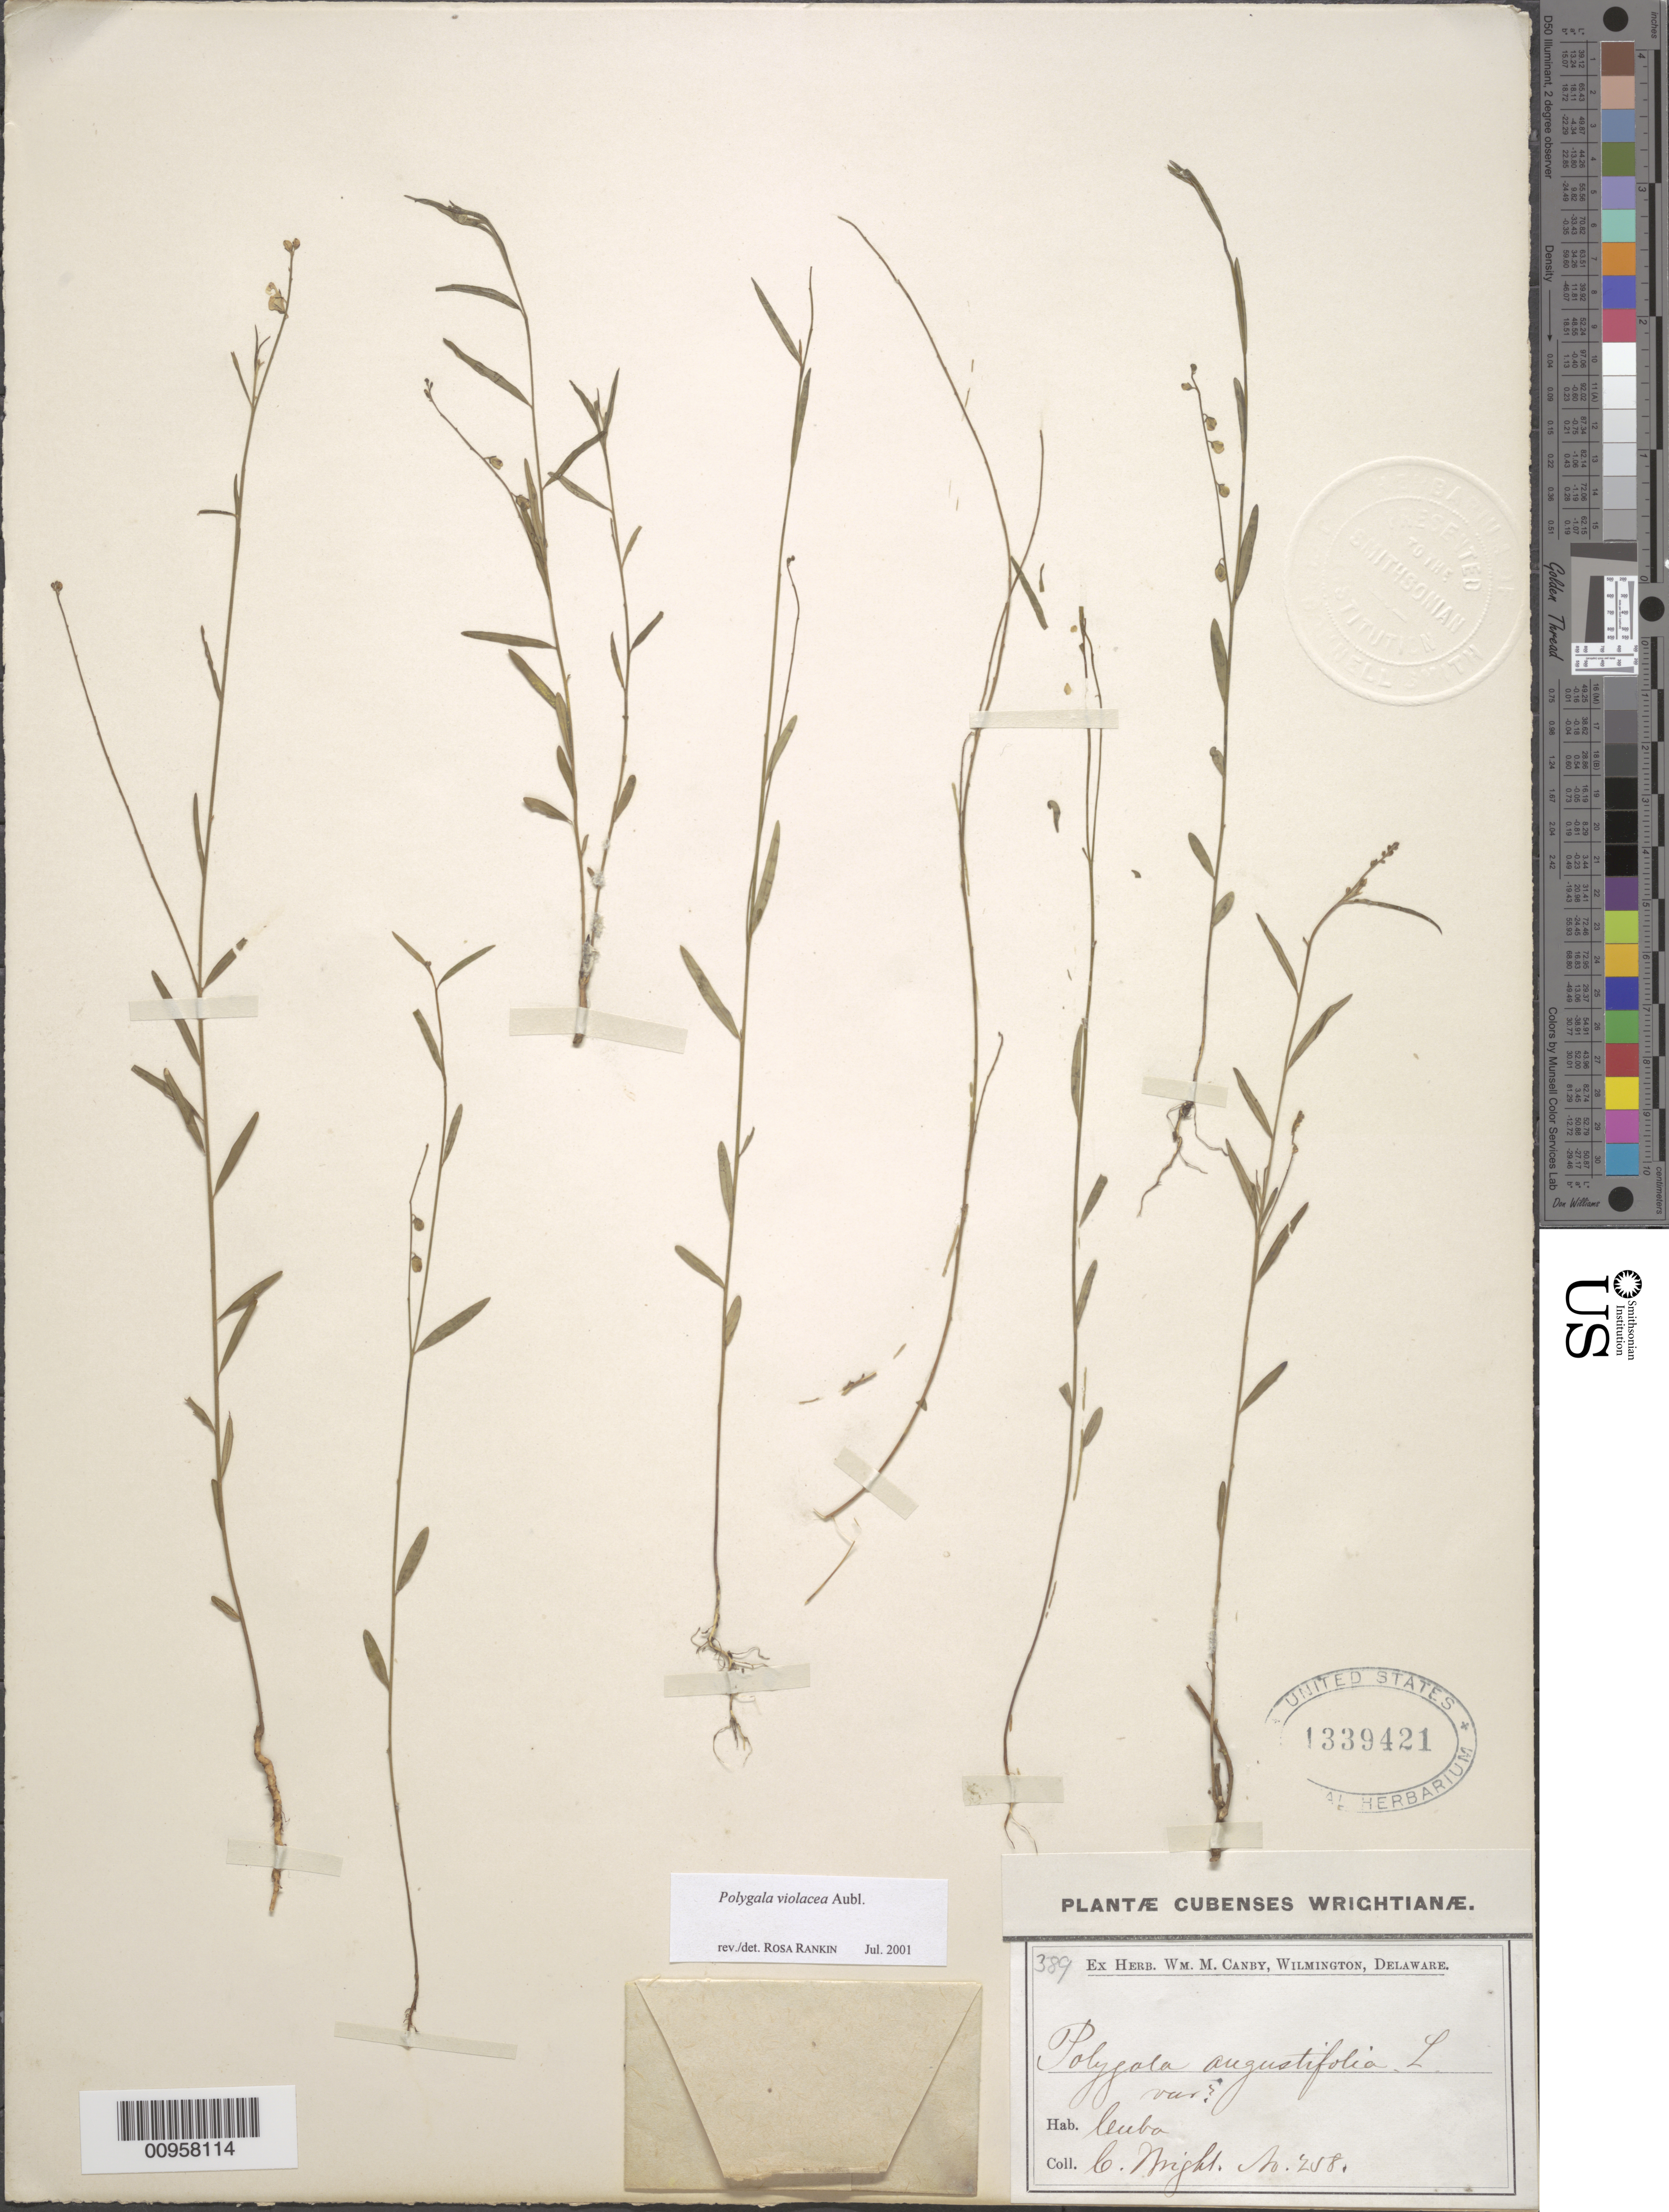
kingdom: Plantae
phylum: Tracheophyta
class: Magnoliopsida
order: Fabales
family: Polygalaceae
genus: Asemeia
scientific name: Asemeia violacea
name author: (Aubl.) J.F.B. Pastore & J.R. Abbott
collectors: C. Wright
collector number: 258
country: Cuba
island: Cuba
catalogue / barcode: US 1339421